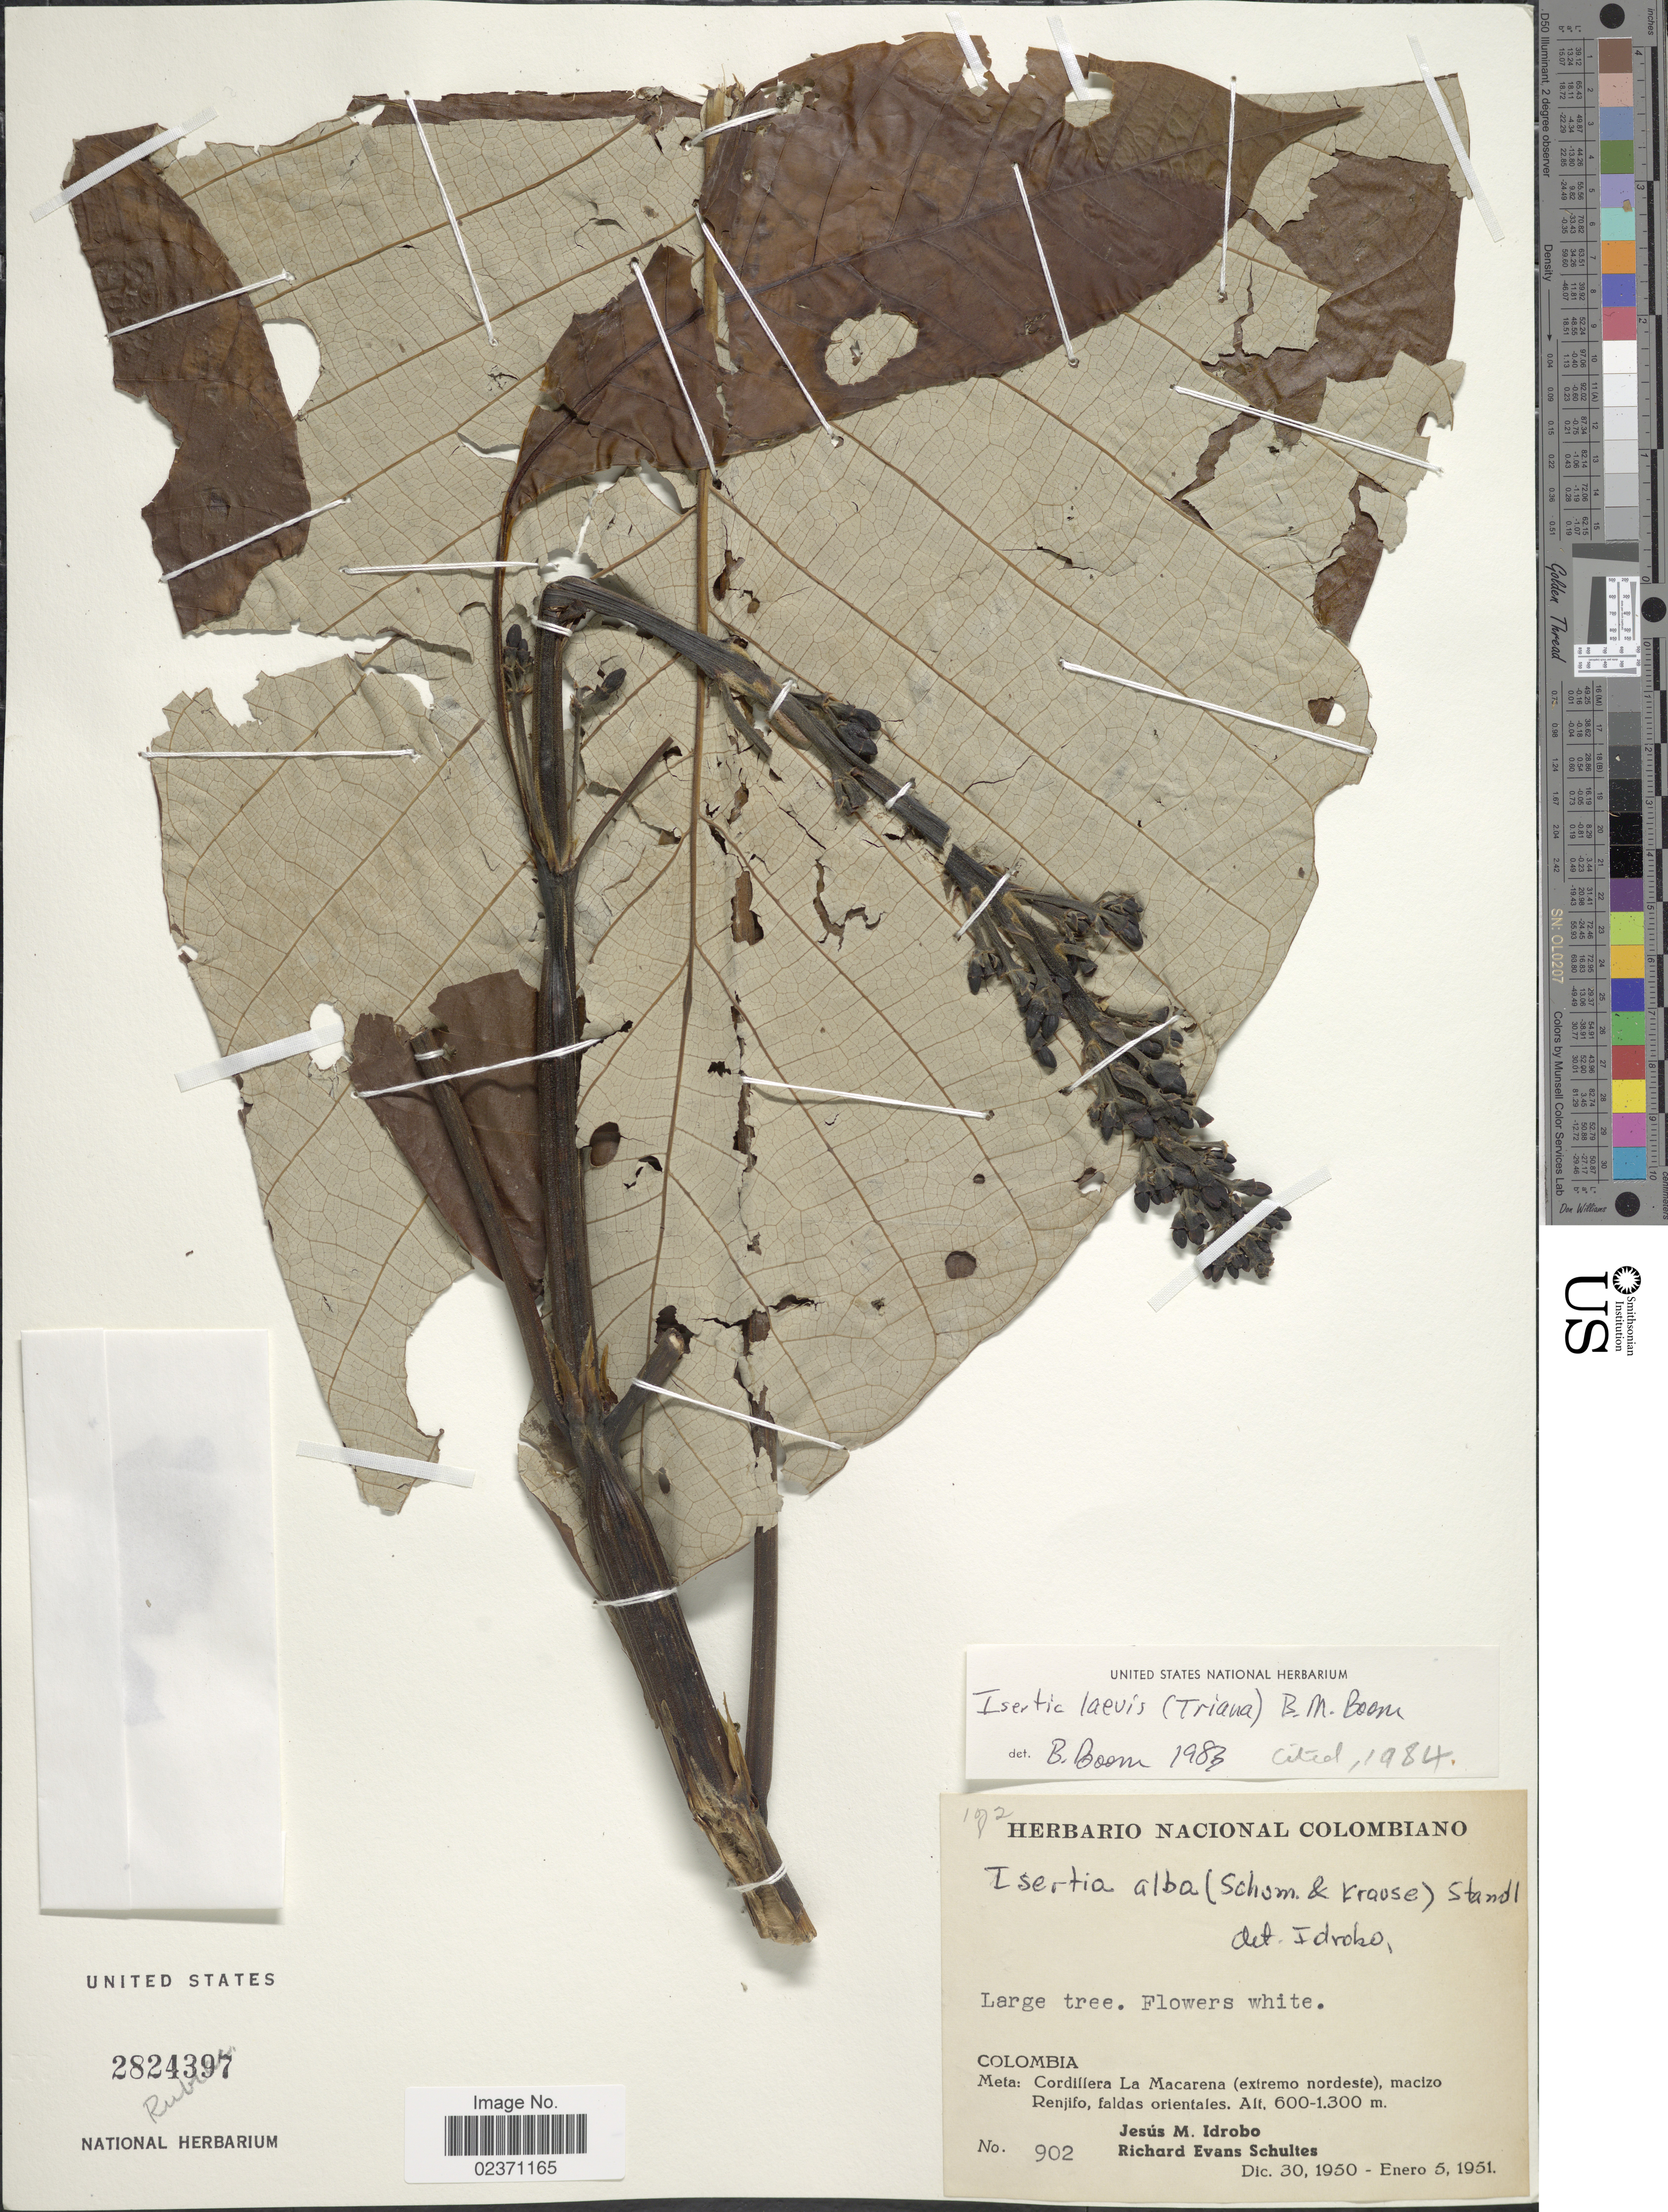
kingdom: Plantae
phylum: Tracheophyta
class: Magnoliopsida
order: Gentianales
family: Rubiaceae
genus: Isertia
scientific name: Isertia laevis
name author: (Triana) B.M. Boom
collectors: J. M. Idrobo & R. E. Schultes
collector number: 902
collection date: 1950-12-30/1951-01-05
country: Colombia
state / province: Meta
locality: Cordillera La Macarena (extremo nordeste), macizo Renjifo, faldas orientales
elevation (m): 600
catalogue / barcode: US 2824397